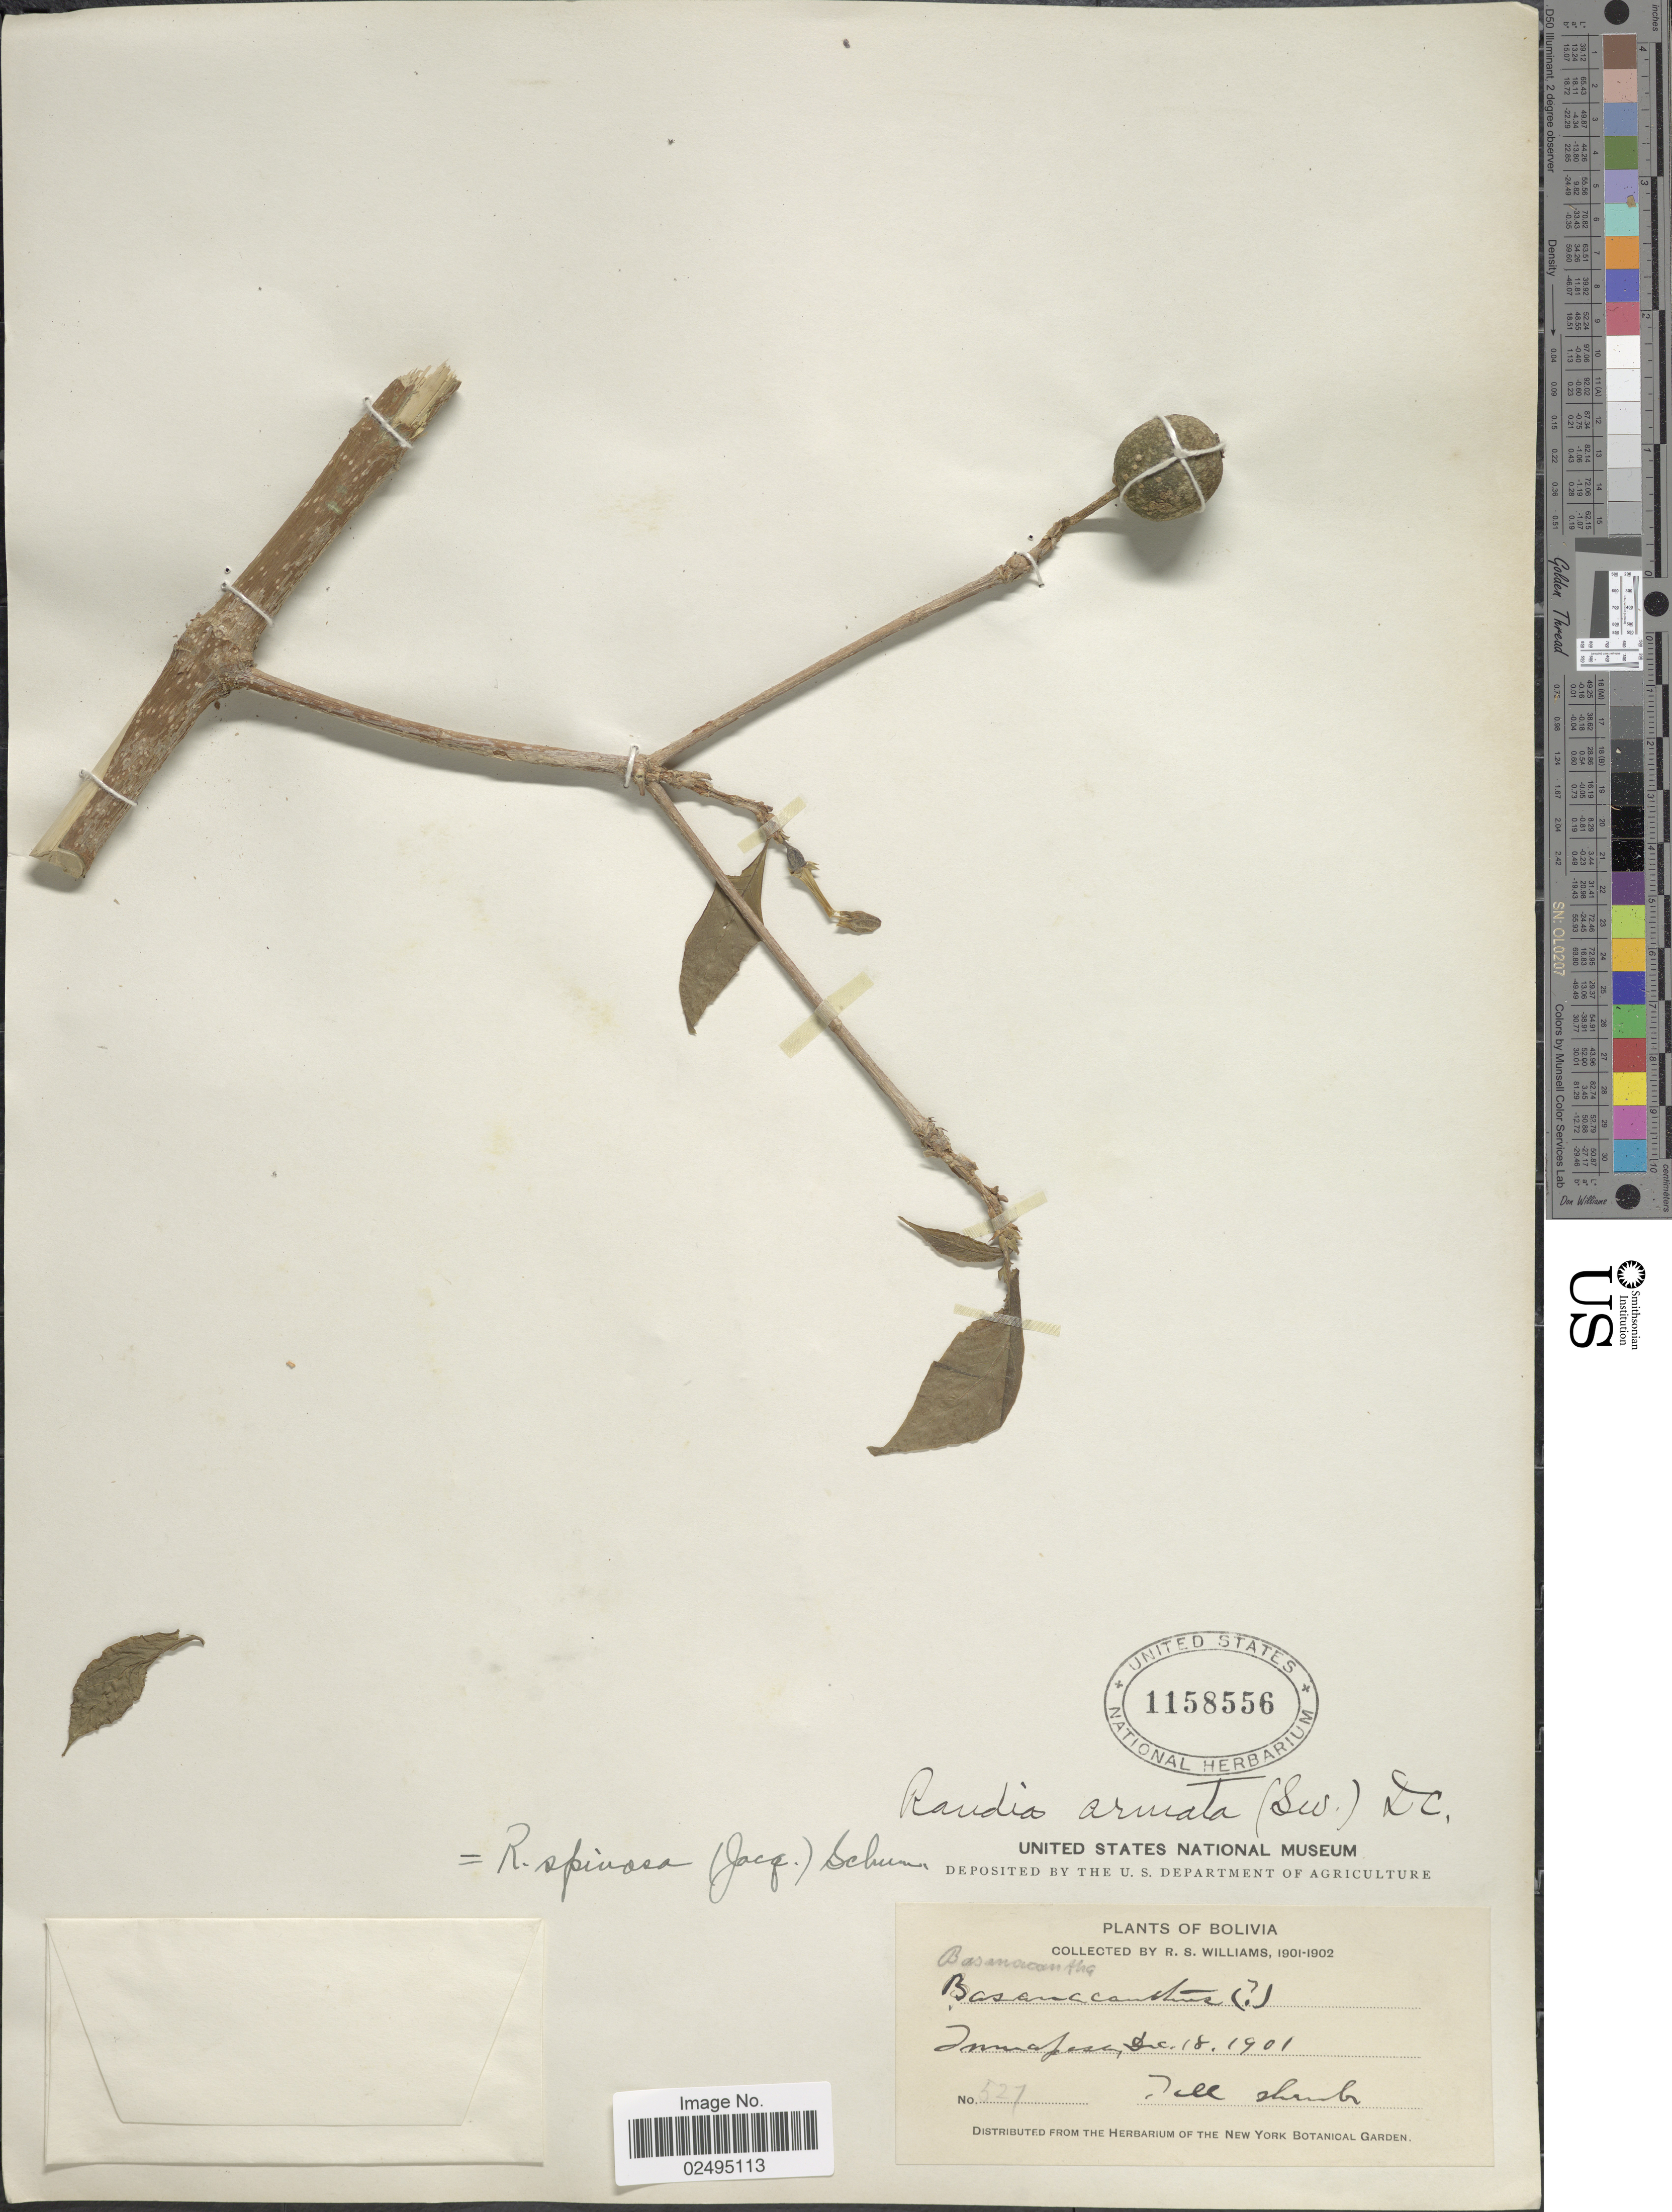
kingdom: Plantae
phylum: Tracheophyta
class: Magnoliopsida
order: Gentianales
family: Rubiaceae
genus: Randia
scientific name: Randia armata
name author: (Sw.) DC.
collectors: R. S. Williams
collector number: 527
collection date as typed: Dec. 18, 1901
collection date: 1901-12-18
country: Bolivia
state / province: La Paz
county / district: Iturralde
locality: Tumupasa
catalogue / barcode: US 1158556